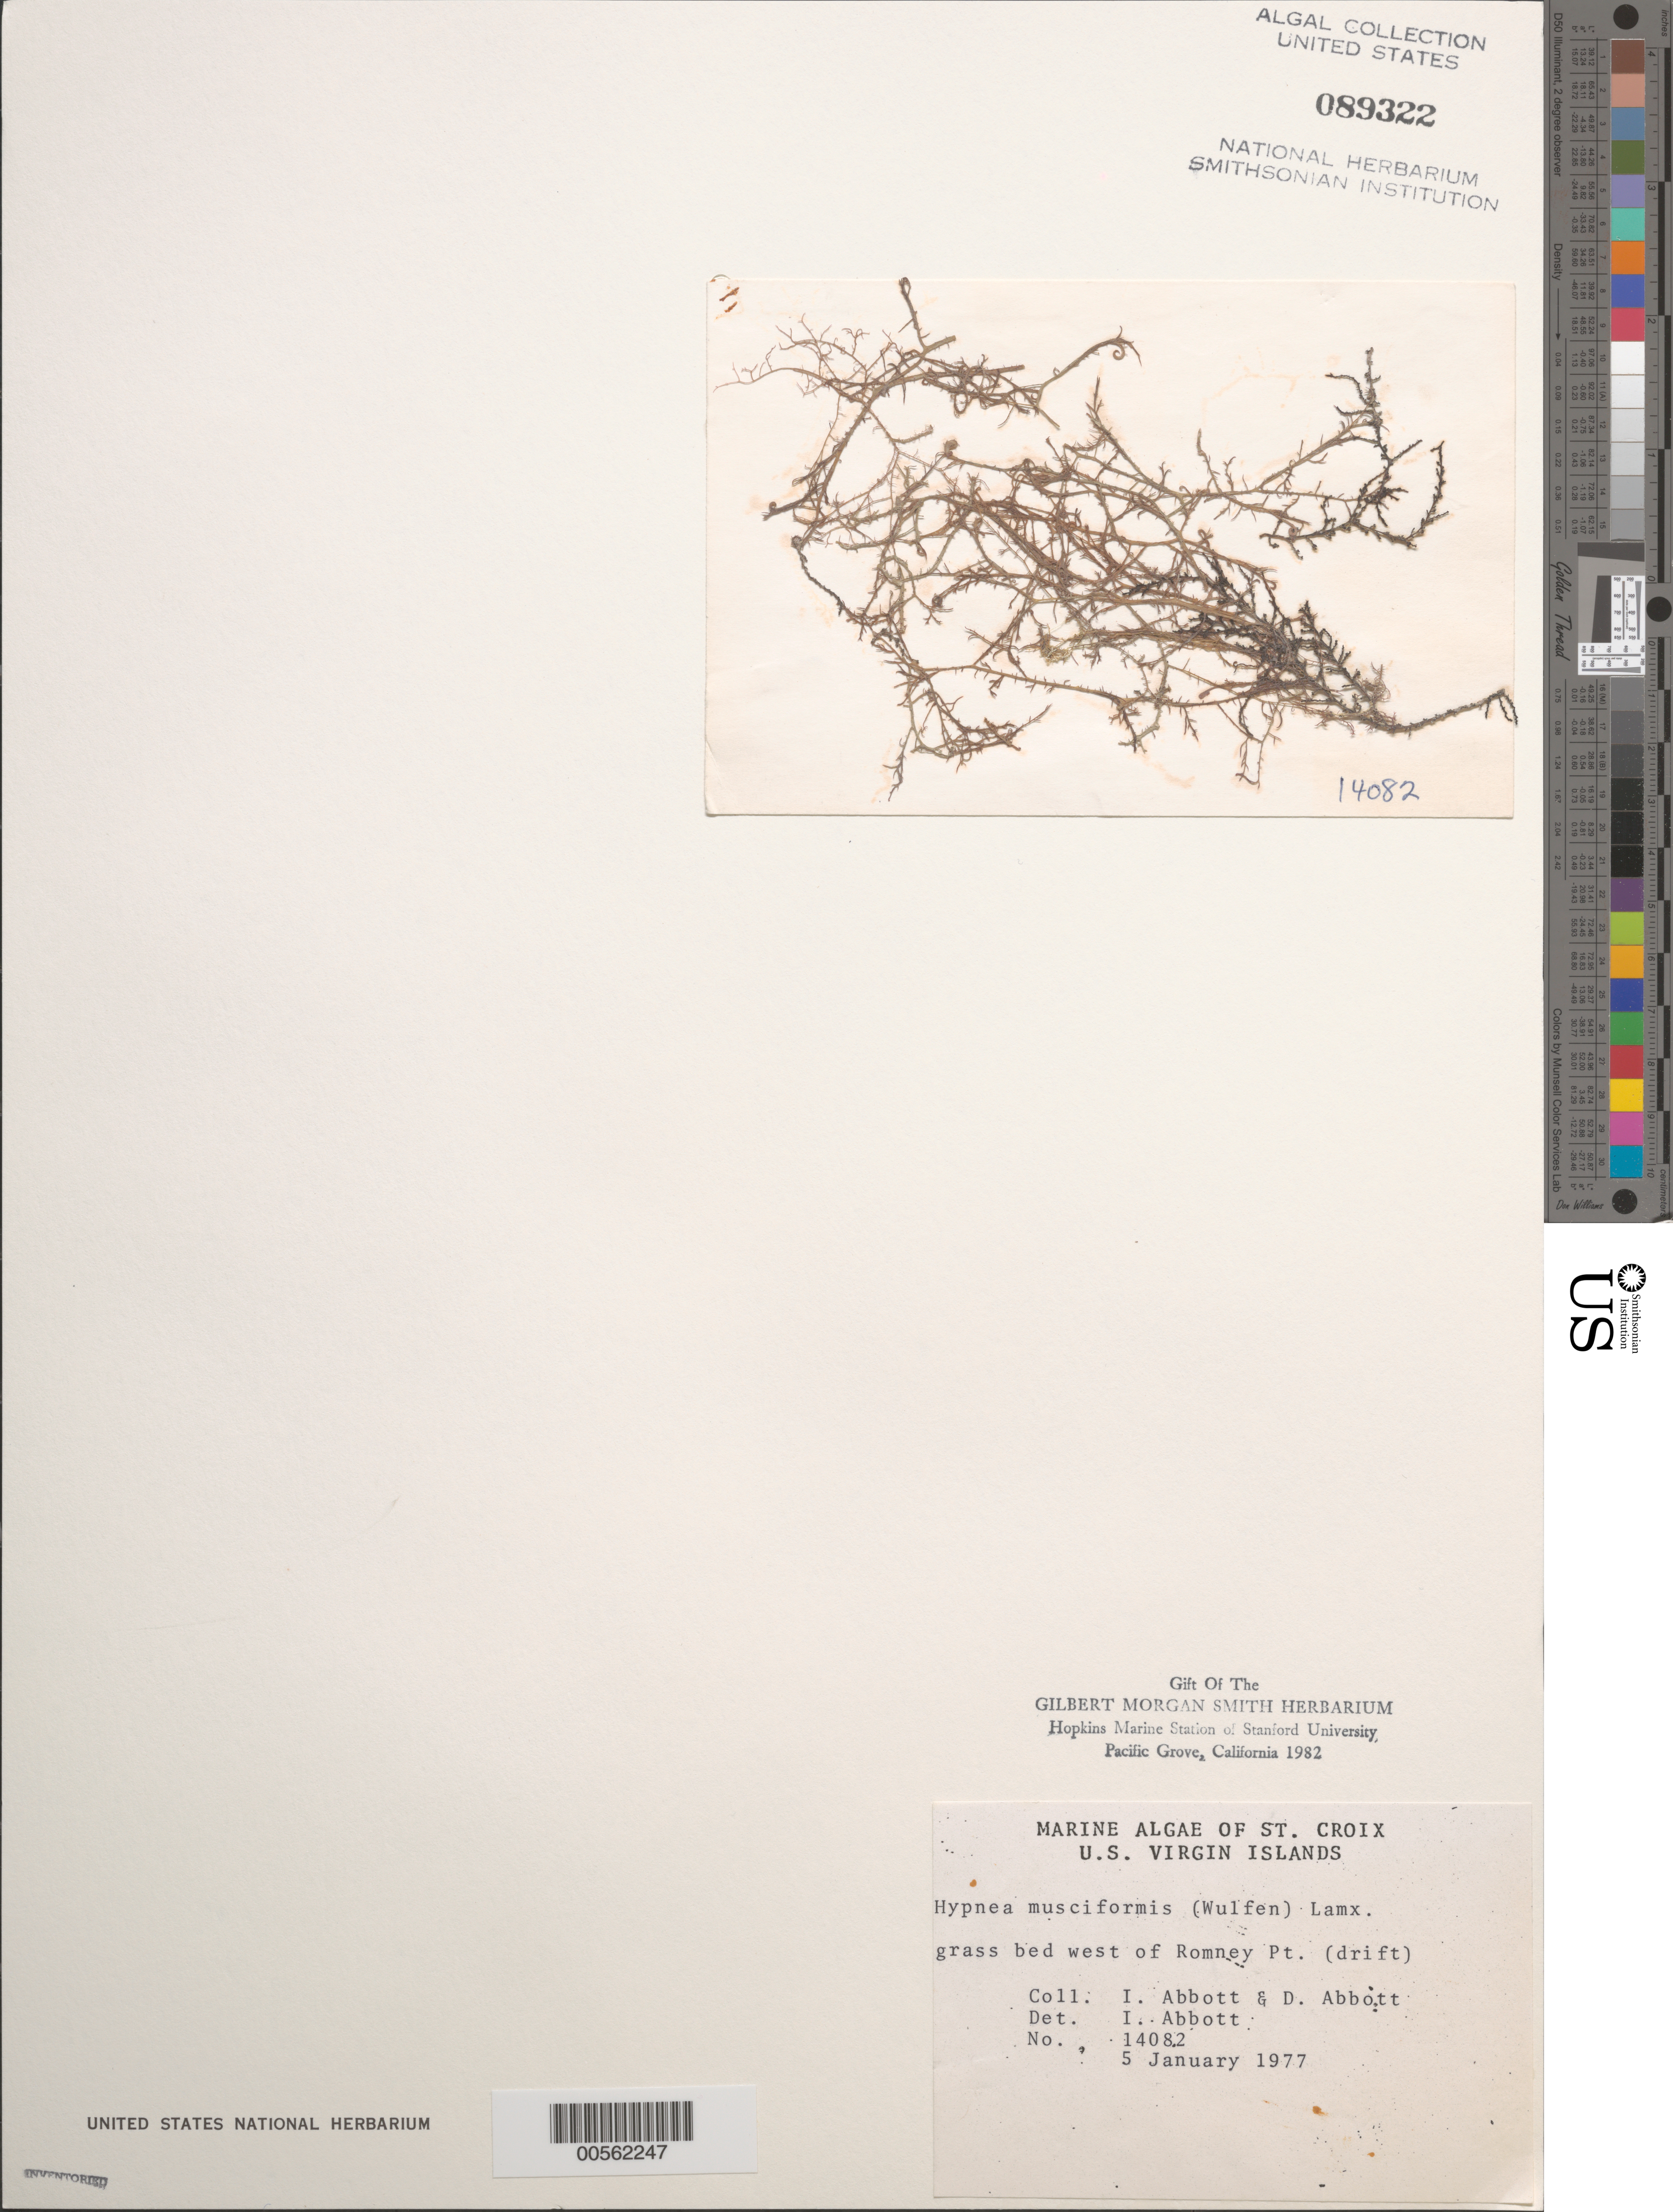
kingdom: Plantae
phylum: Rhodophyta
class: Florideophyceae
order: Gigartinales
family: Cystocloniaceae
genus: Hypnea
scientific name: Hypnea musciformis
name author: (Wulfen) J.V.Lamouroux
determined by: Abbott, Isabella A.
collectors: I. A. Abbott & D. P. Abbott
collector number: IAA 14082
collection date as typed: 05 Jan 1977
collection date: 1977-01-05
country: U.S. Virgin Islands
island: St. Croix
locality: West of Romney Point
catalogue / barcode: US 89322